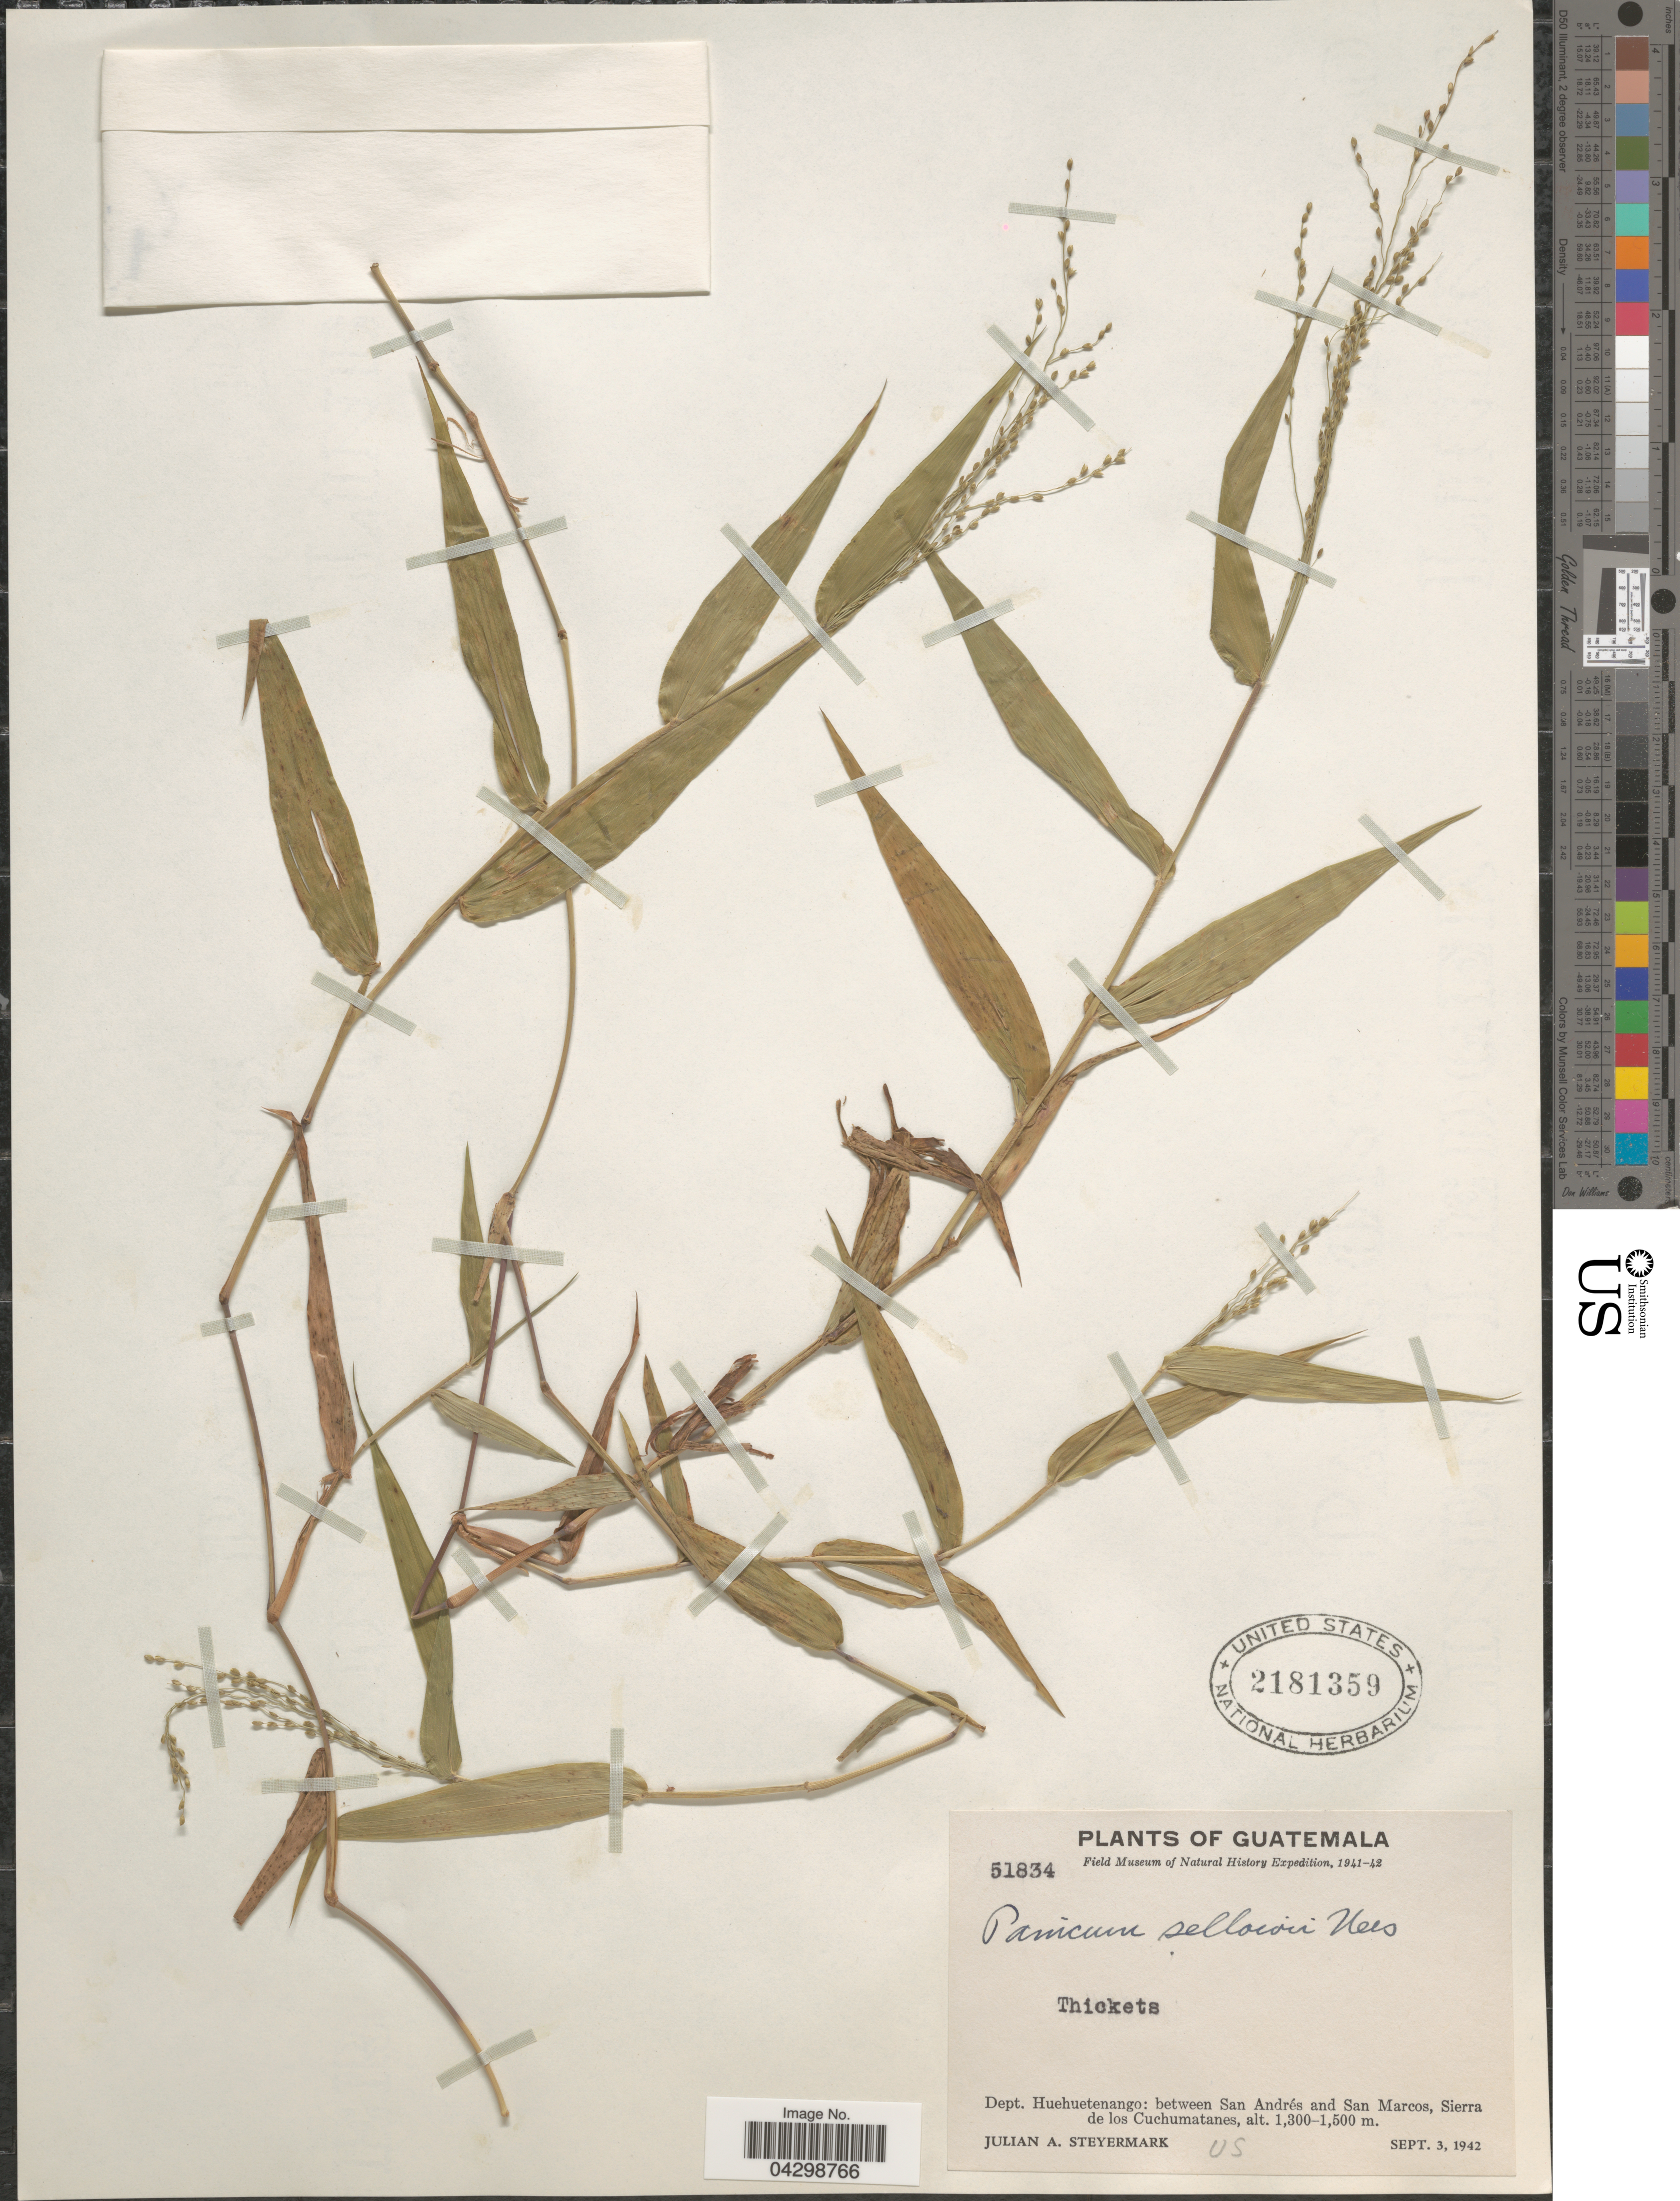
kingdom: Plantae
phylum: Tracheophyta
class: Liliopsida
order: Poales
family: Poaceae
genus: Panicum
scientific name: Panicum sellowii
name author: Nees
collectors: J. Steyermark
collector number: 51834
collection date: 1942-09-03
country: Guatemala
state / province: Huehuetenango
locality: Field Museum of Natural History Expedition, 1941-42. Dept. Huehuetenango: between San Andrés and San Marcos, Sierra de los Cuchumatanes.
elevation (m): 1300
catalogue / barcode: US 2181359